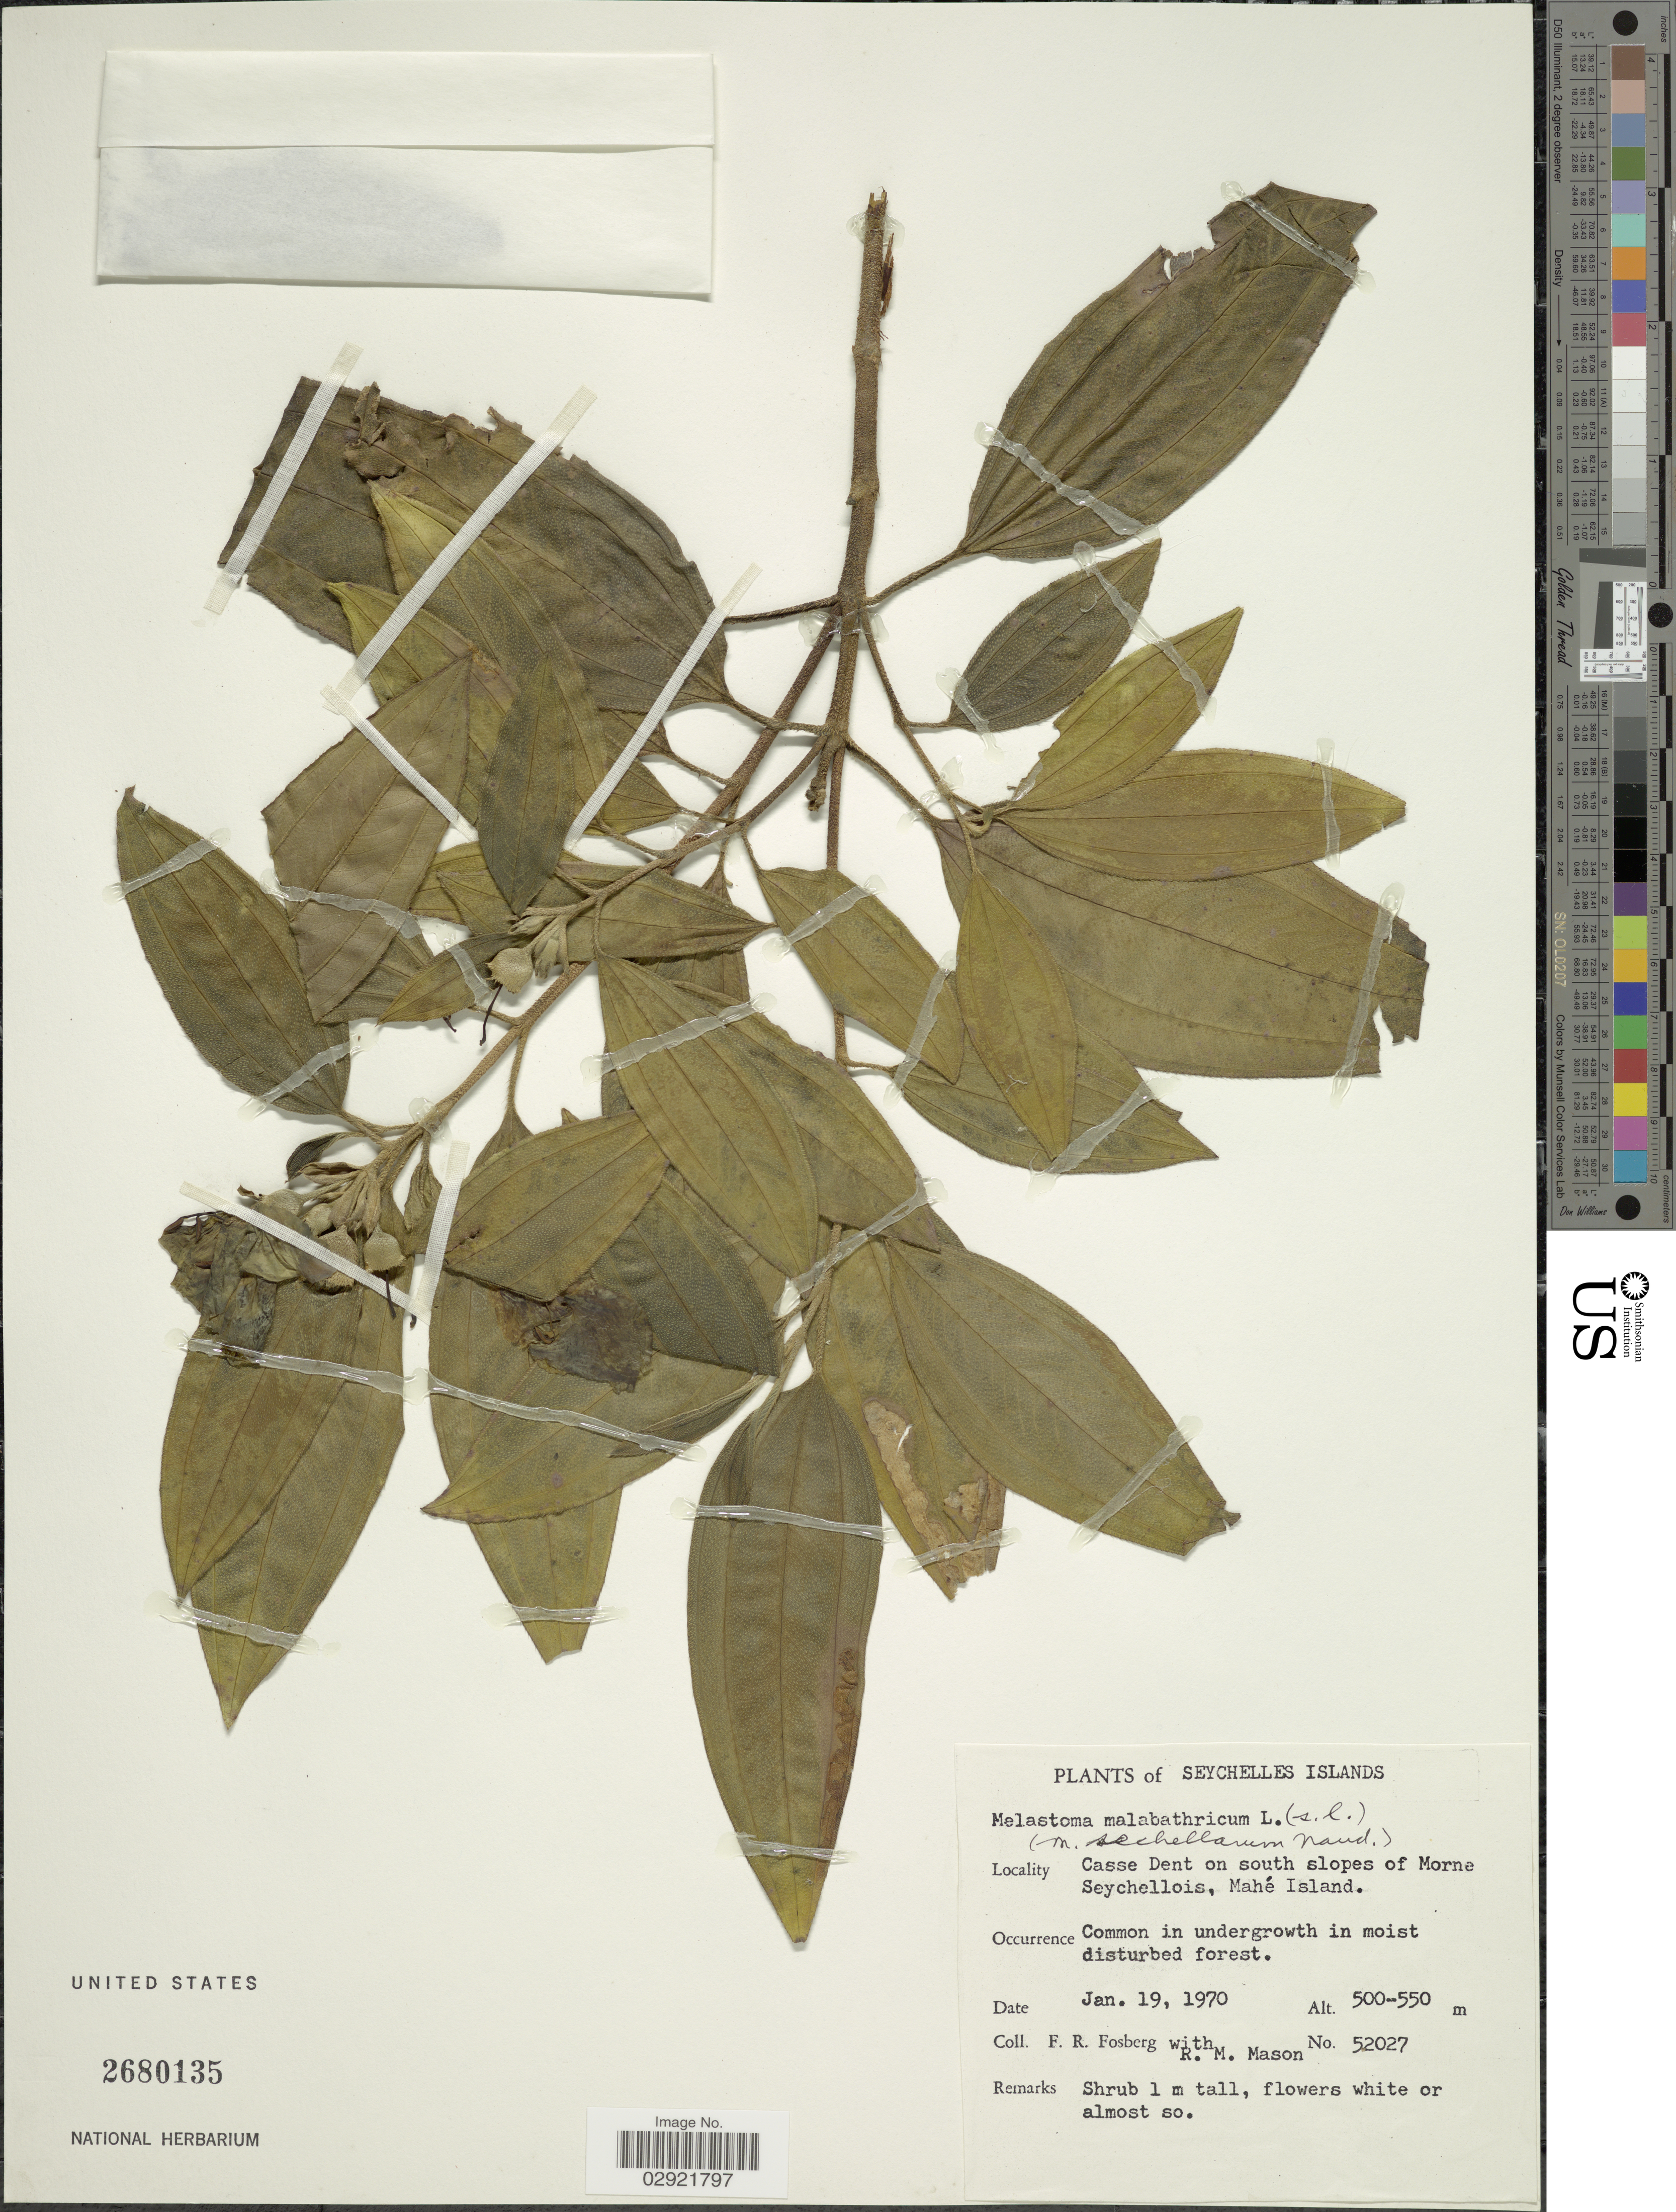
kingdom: Plantae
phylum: Tracheophyta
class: Magnoliopsida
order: Myrtales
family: Melastomataceae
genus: Melastoma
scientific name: Melastoma malabathricum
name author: L.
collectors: F. R. Fosberg & R. Mason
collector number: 52027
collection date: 1970-01-19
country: Seychelles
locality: Seychelles Islands. Casse Dent on south slopes of Morne Seychellois, Mahé Island.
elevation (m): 500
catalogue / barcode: US 2680135